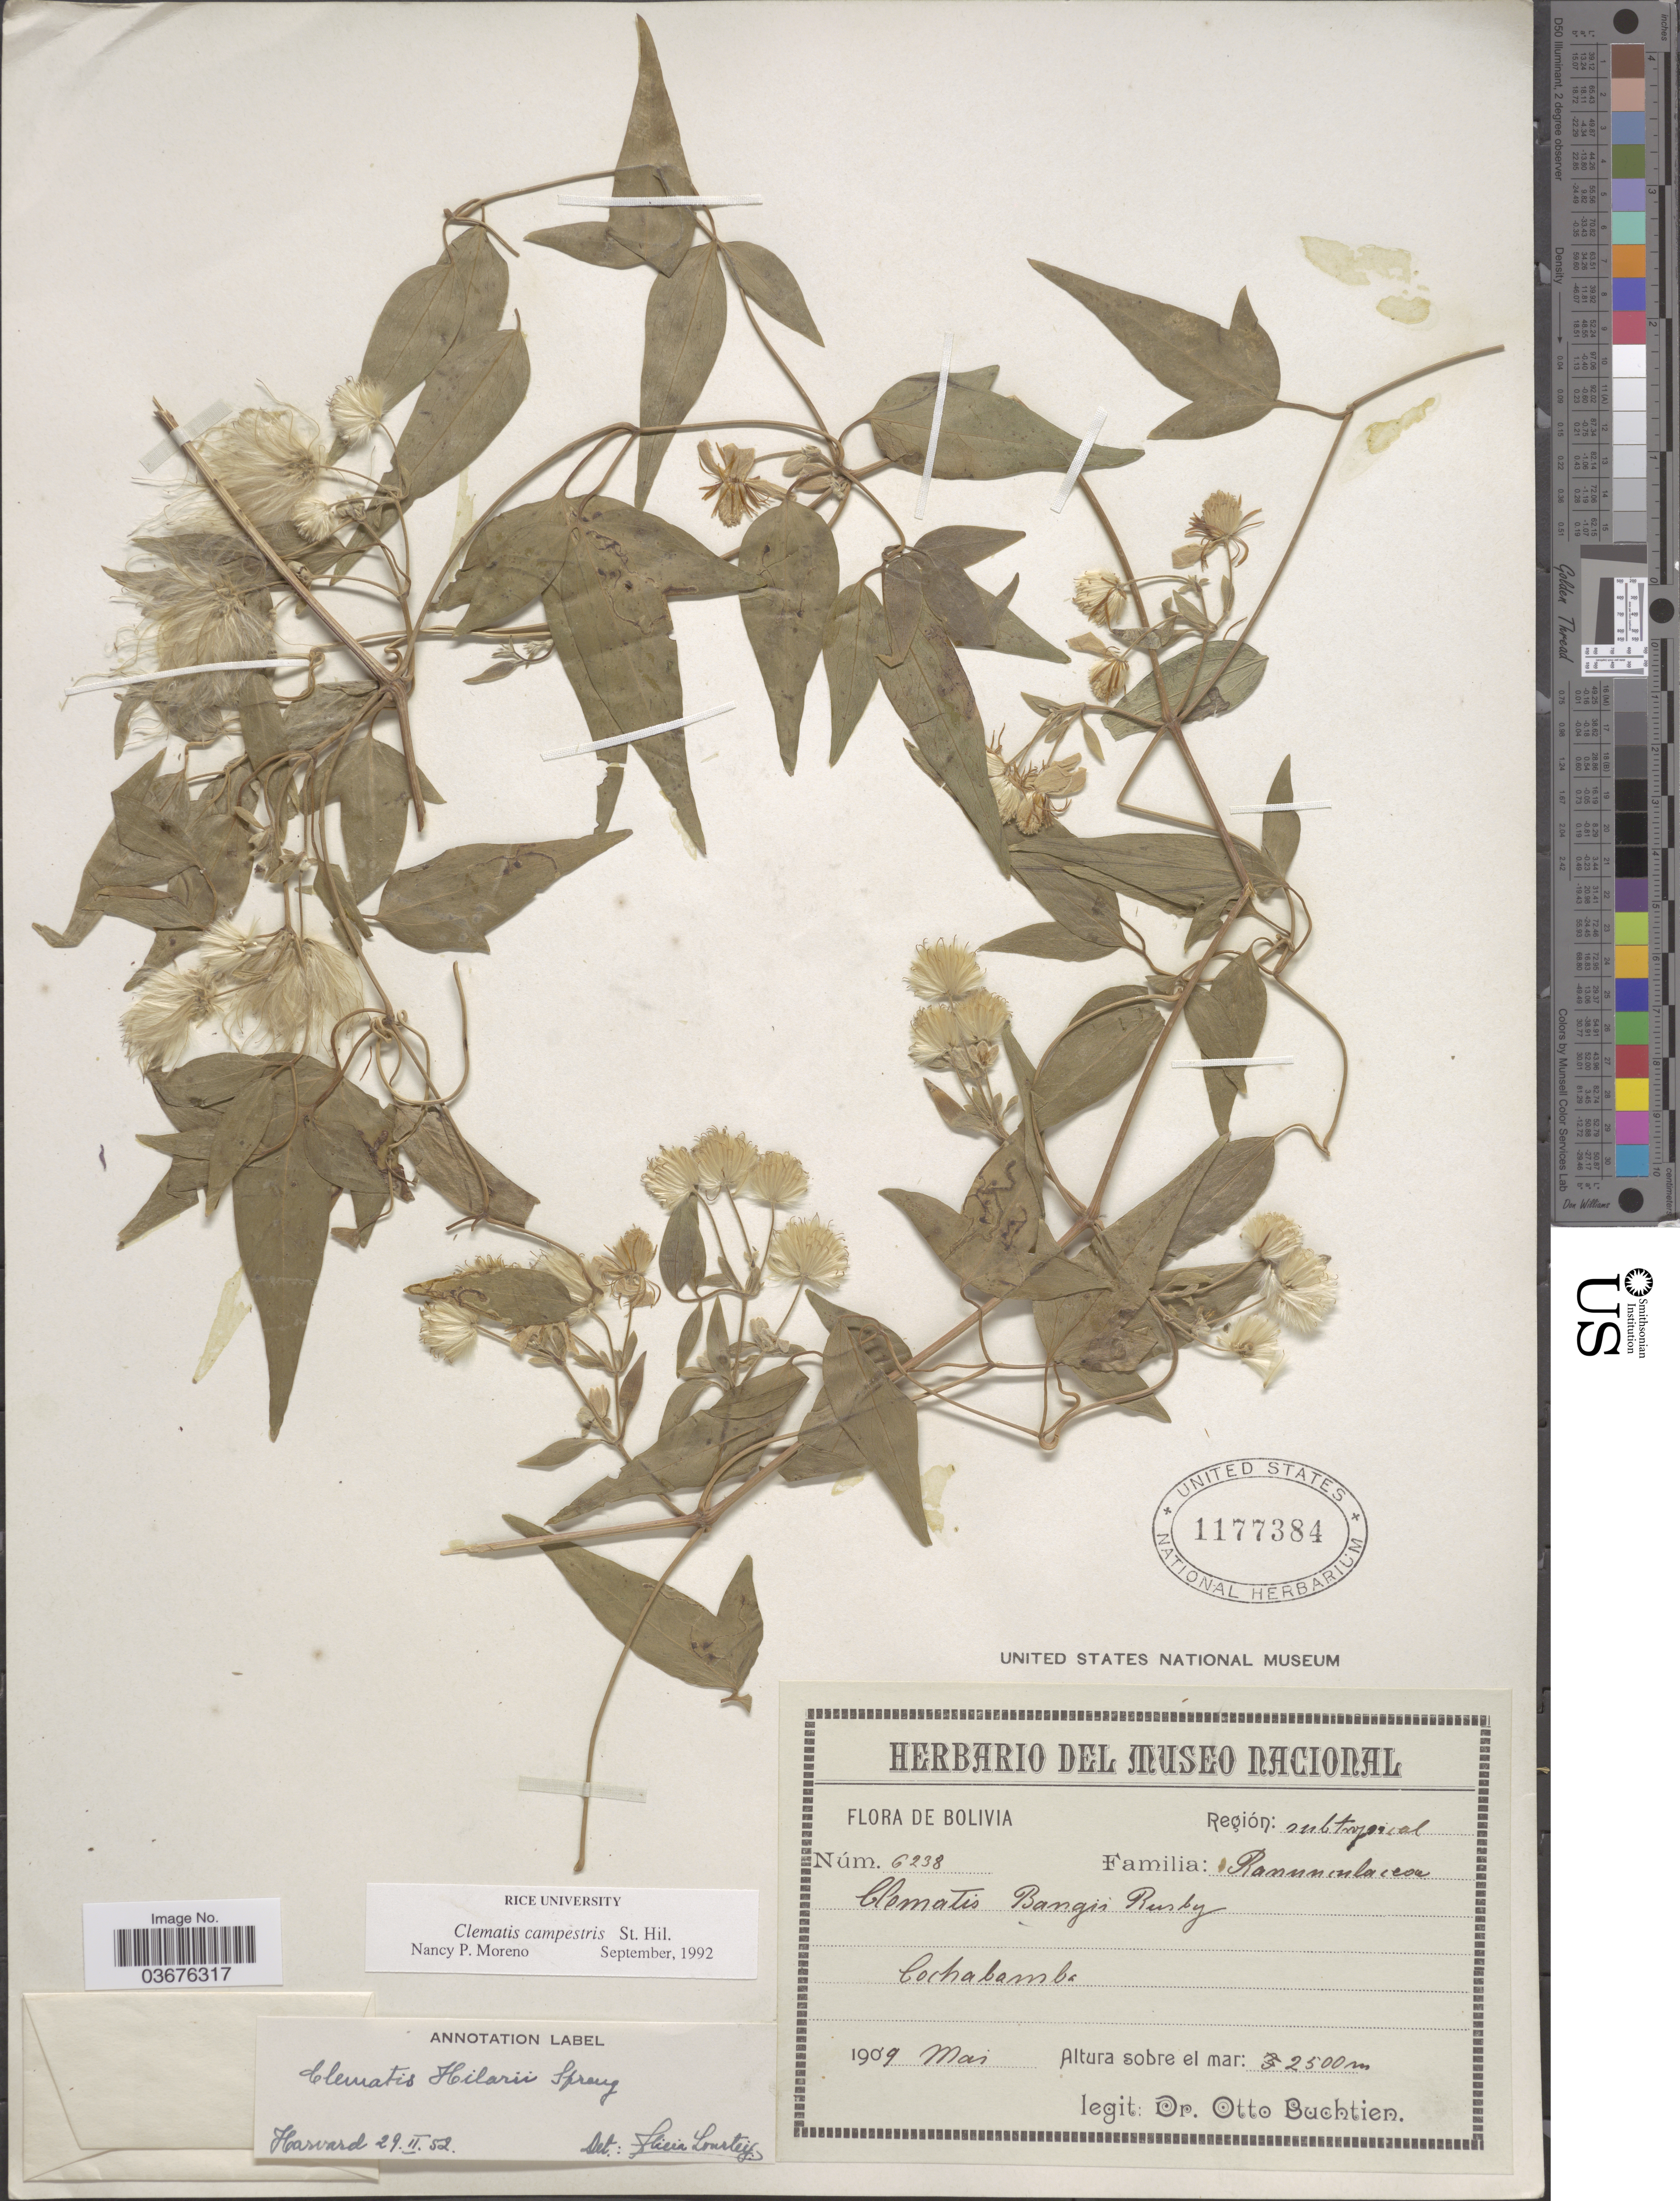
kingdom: Plantae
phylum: Tracheophyta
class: Magnoliopsida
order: Ranunculales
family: Ranunculaceae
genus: Clematis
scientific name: Clematis campestris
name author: A. St.-Hil.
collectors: O. Buchtien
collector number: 6238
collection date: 1909-05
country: Bolivia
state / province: Cochabamba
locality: Región: subtropical.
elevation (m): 2500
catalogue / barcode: US 1177384